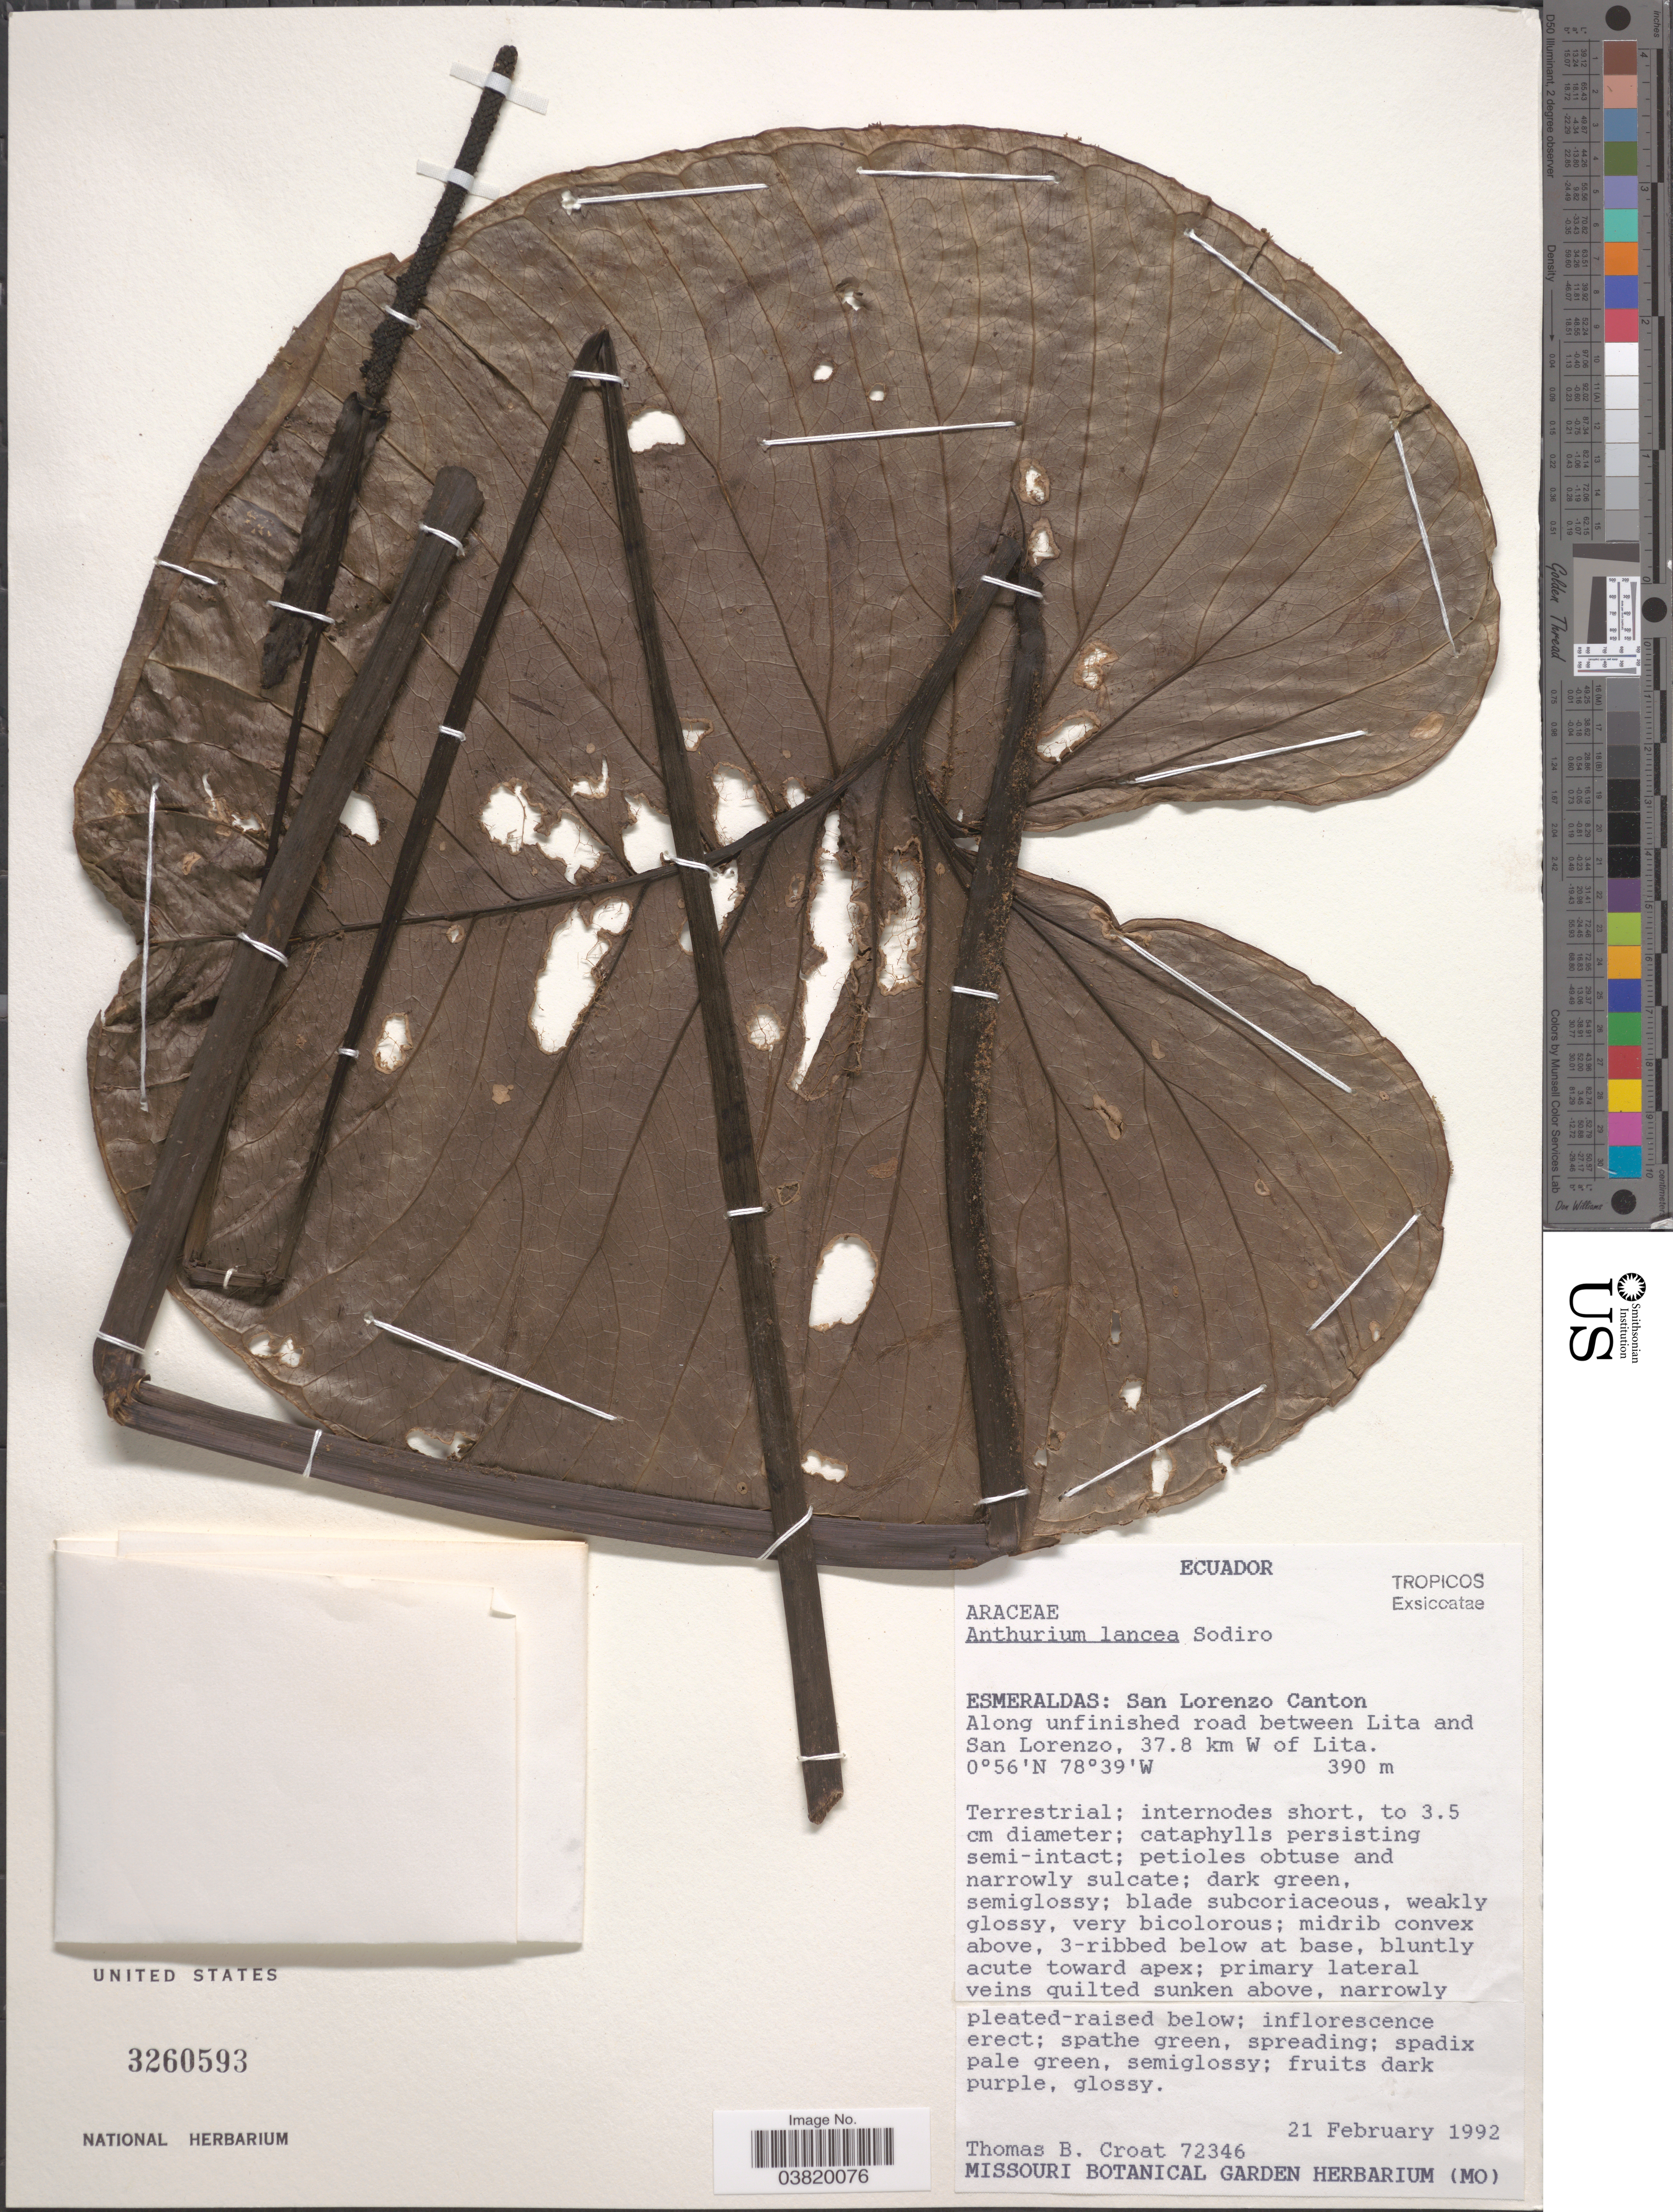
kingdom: Plantae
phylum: Tracheophyta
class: Liliopsida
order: Alismatales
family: Araceae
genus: Anthurium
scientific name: Anthurium lancea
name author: Sodiro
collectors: T. B. Croat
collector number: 72346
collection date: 1992-02-21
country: Ecuador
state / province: Esmeraldas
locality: San Lorenzo Canton. Along unfinished road between Lita and San Lorenzo, 37.8 km W of Lita.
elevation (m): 390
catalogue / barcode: US 3260593